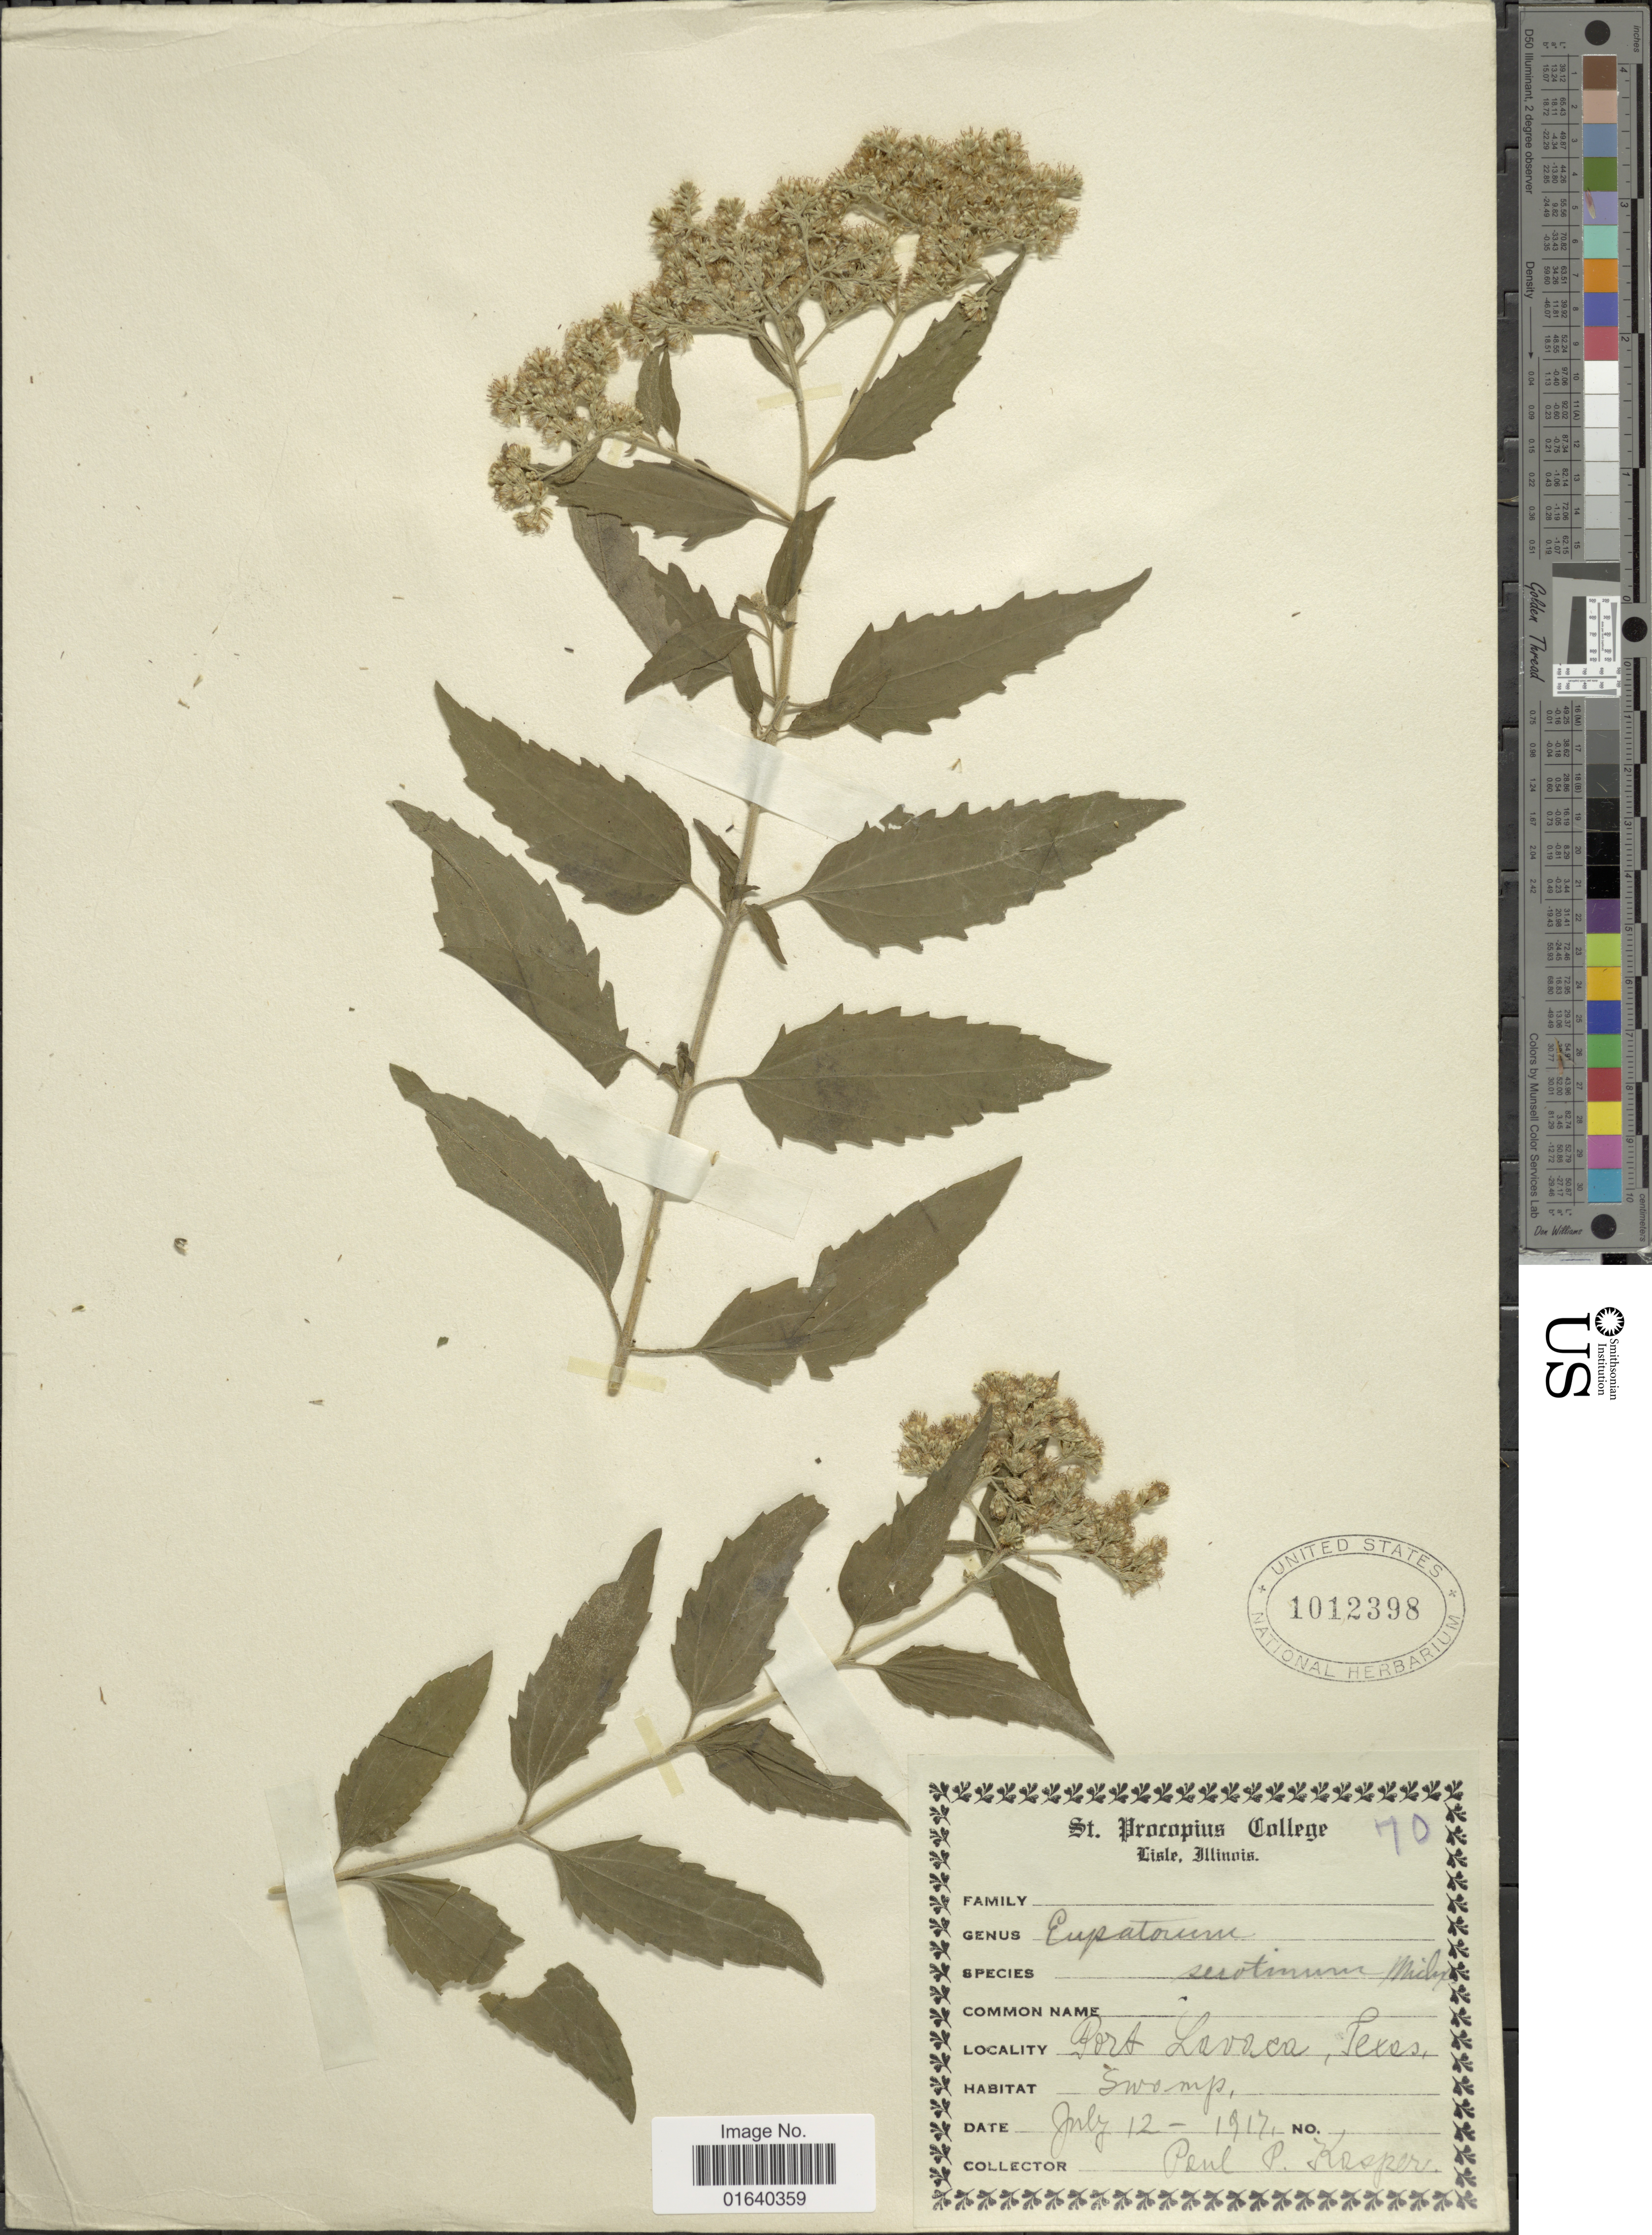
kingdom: Plantae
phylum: Tracheophyta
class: Magnoliopsida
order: Asterales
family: Asteraceae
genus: Eupatorium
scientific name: Eupatorium serotinum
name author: Michx.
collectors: P. Kosper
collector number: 70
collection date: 1917-07-12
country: United States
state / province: Texas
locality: Port Lavaca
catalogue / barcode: US 1012398